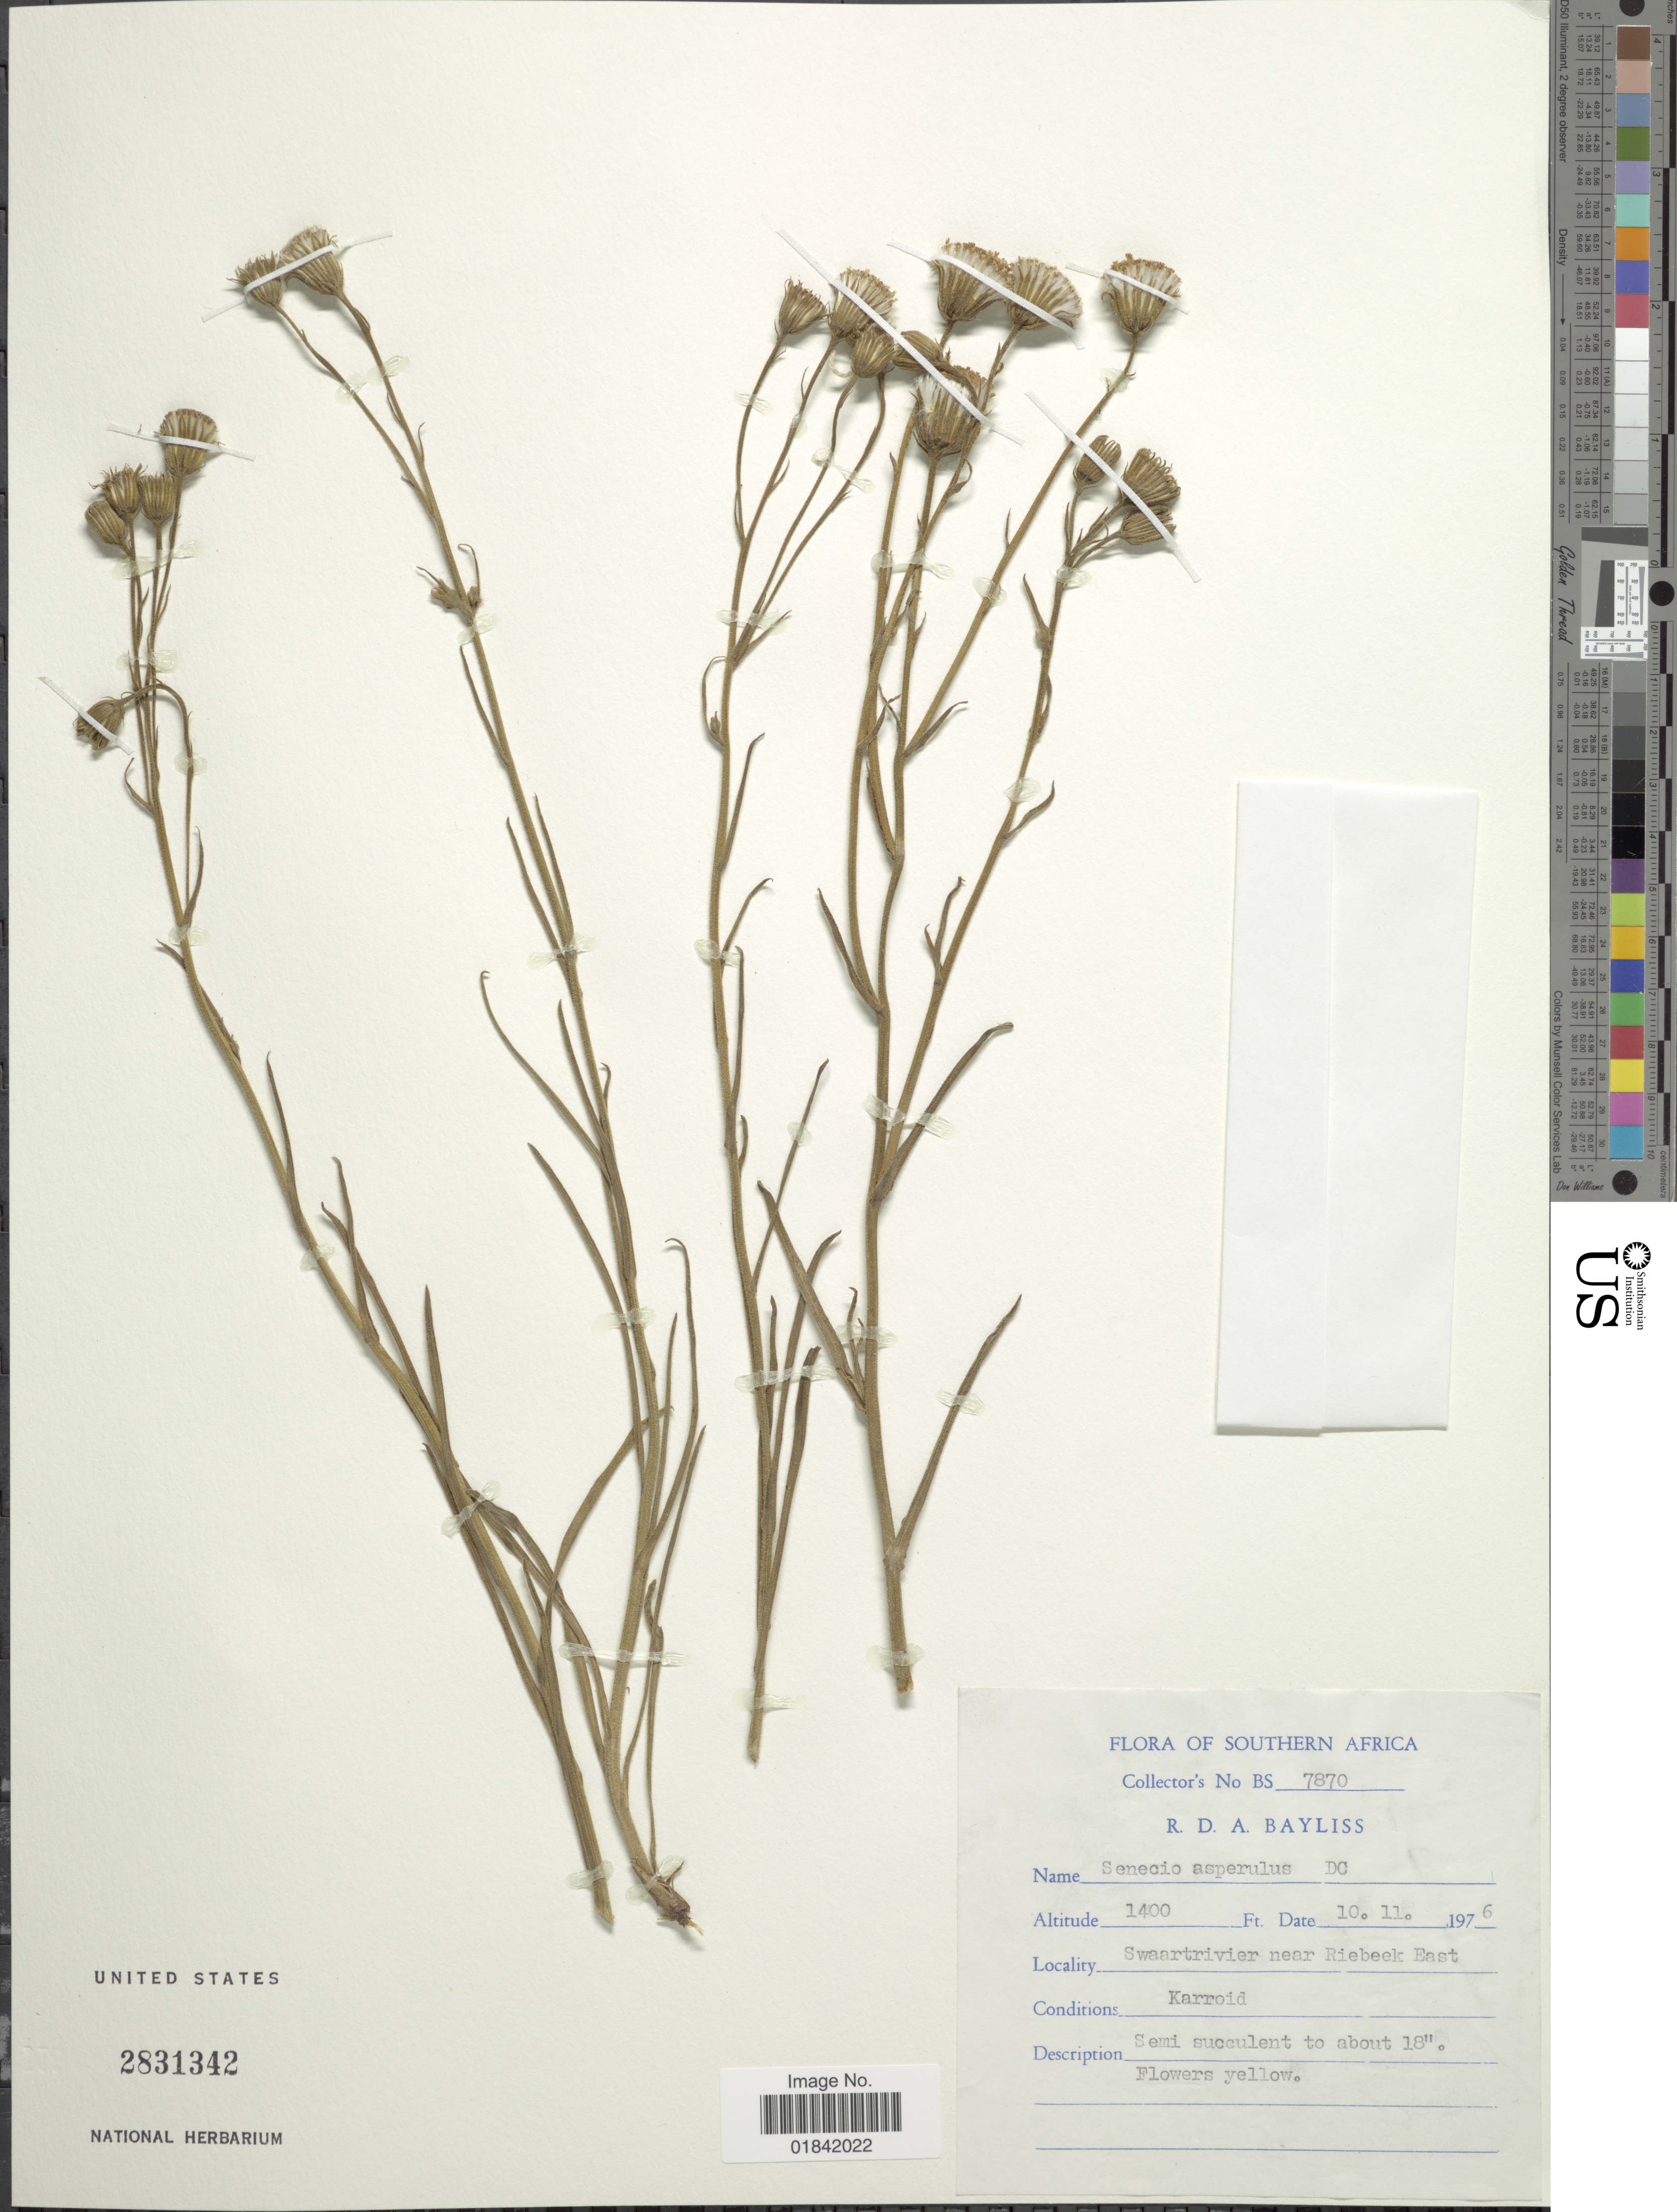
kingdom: Plantae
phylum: Tracheophyta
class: Magnoliopsida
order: Asterales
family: Asteraceae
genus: Senecio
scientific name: Senecio asperulus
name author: DC.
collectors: R. Bayliss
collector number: BS7870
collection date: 1976-11-10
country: South Africa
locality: Swaartrivier near Riebeek East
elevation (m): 427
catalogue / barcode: US 2831342